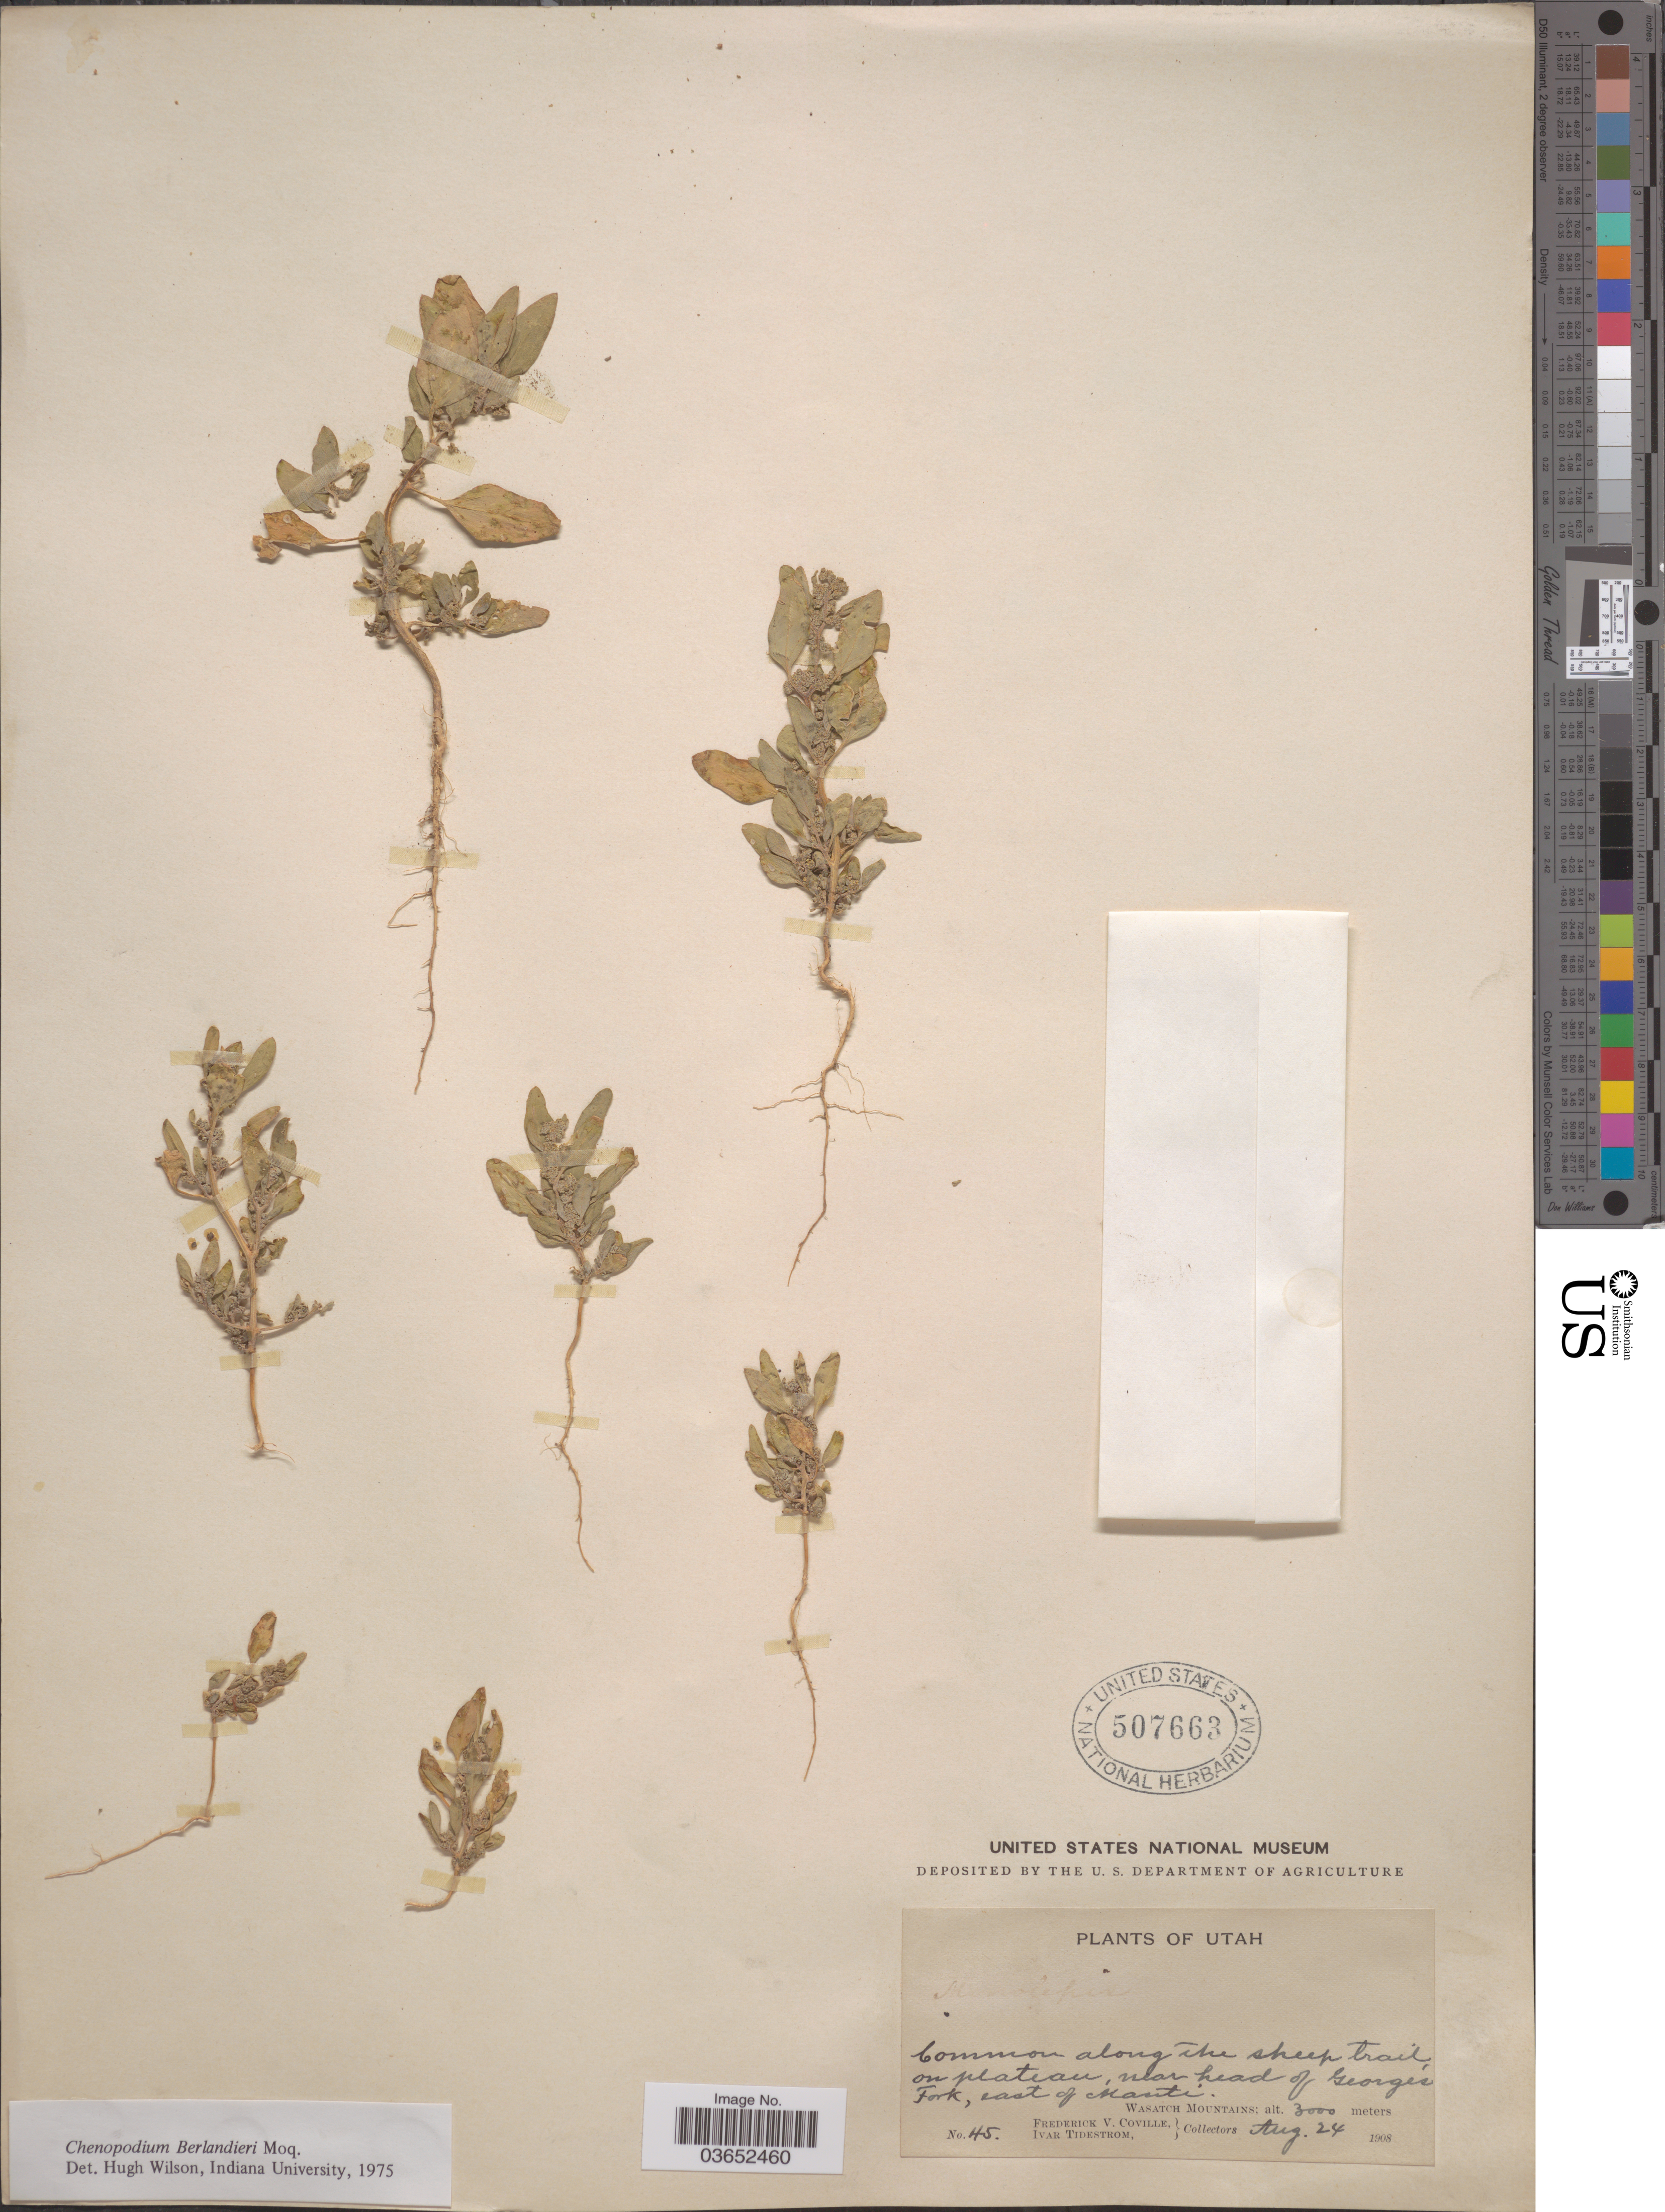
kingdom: Plantae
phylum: Tracheophyta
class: Magnoliopsida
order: Caryophyllales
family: Amaranthaceae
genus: Chenopodium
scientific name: Chenopodium berlandieri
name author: Moq.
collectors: F. V. Coville & I. F. Tidestrom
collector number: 45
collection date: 1908-08-24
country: United States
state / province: Utah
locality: Common along the sheep trail, on plateau, near head of George's Fork, east of Mantí. Wasatch Mountains.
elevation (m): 3000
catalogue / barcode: US 507663